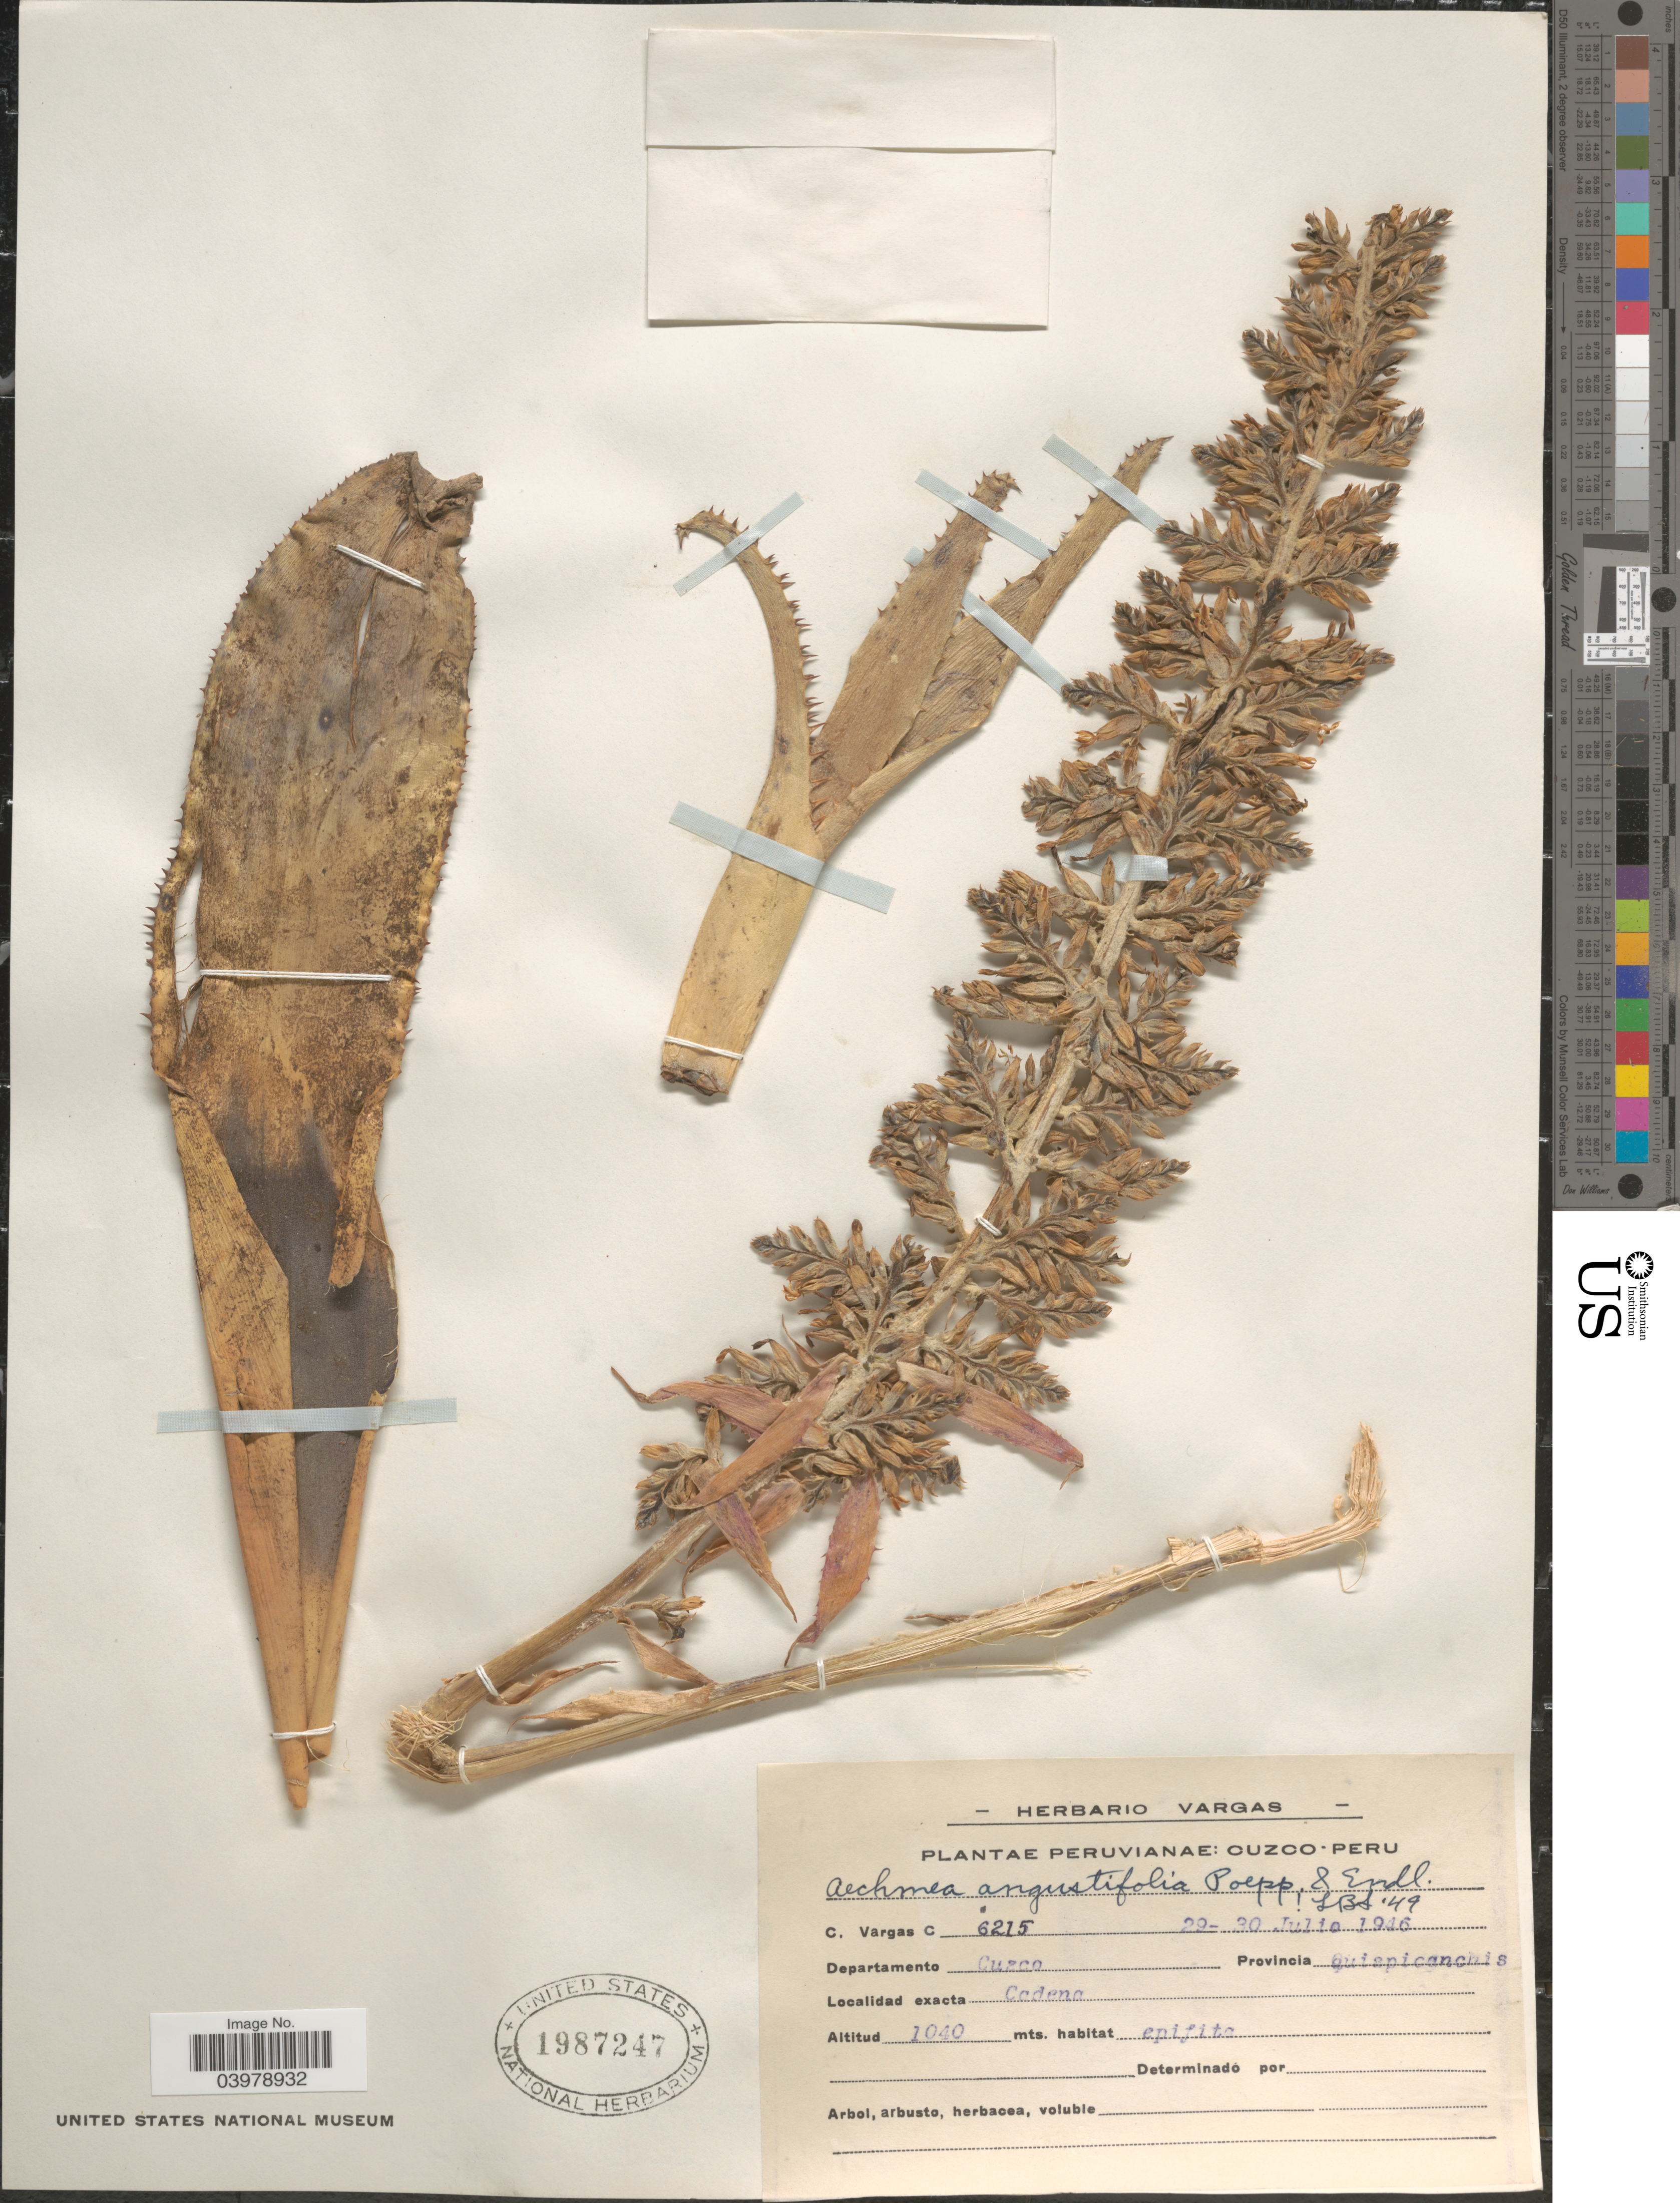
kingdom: Plantae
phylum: Tracheophyta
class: Liliopsida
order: Poales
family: Bromeliaceae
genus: Aechmea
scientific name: Aechmea angustifolia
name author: Poepp. & Endl.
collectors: C. Vargas Calderón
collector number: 6215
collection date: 1946-07-29/1946-07-30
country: Peru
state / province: Cusco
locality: Departamento Cuzco. Provincia Quispicanchi. Cadena.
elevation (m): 1040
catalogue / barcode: US 1987247